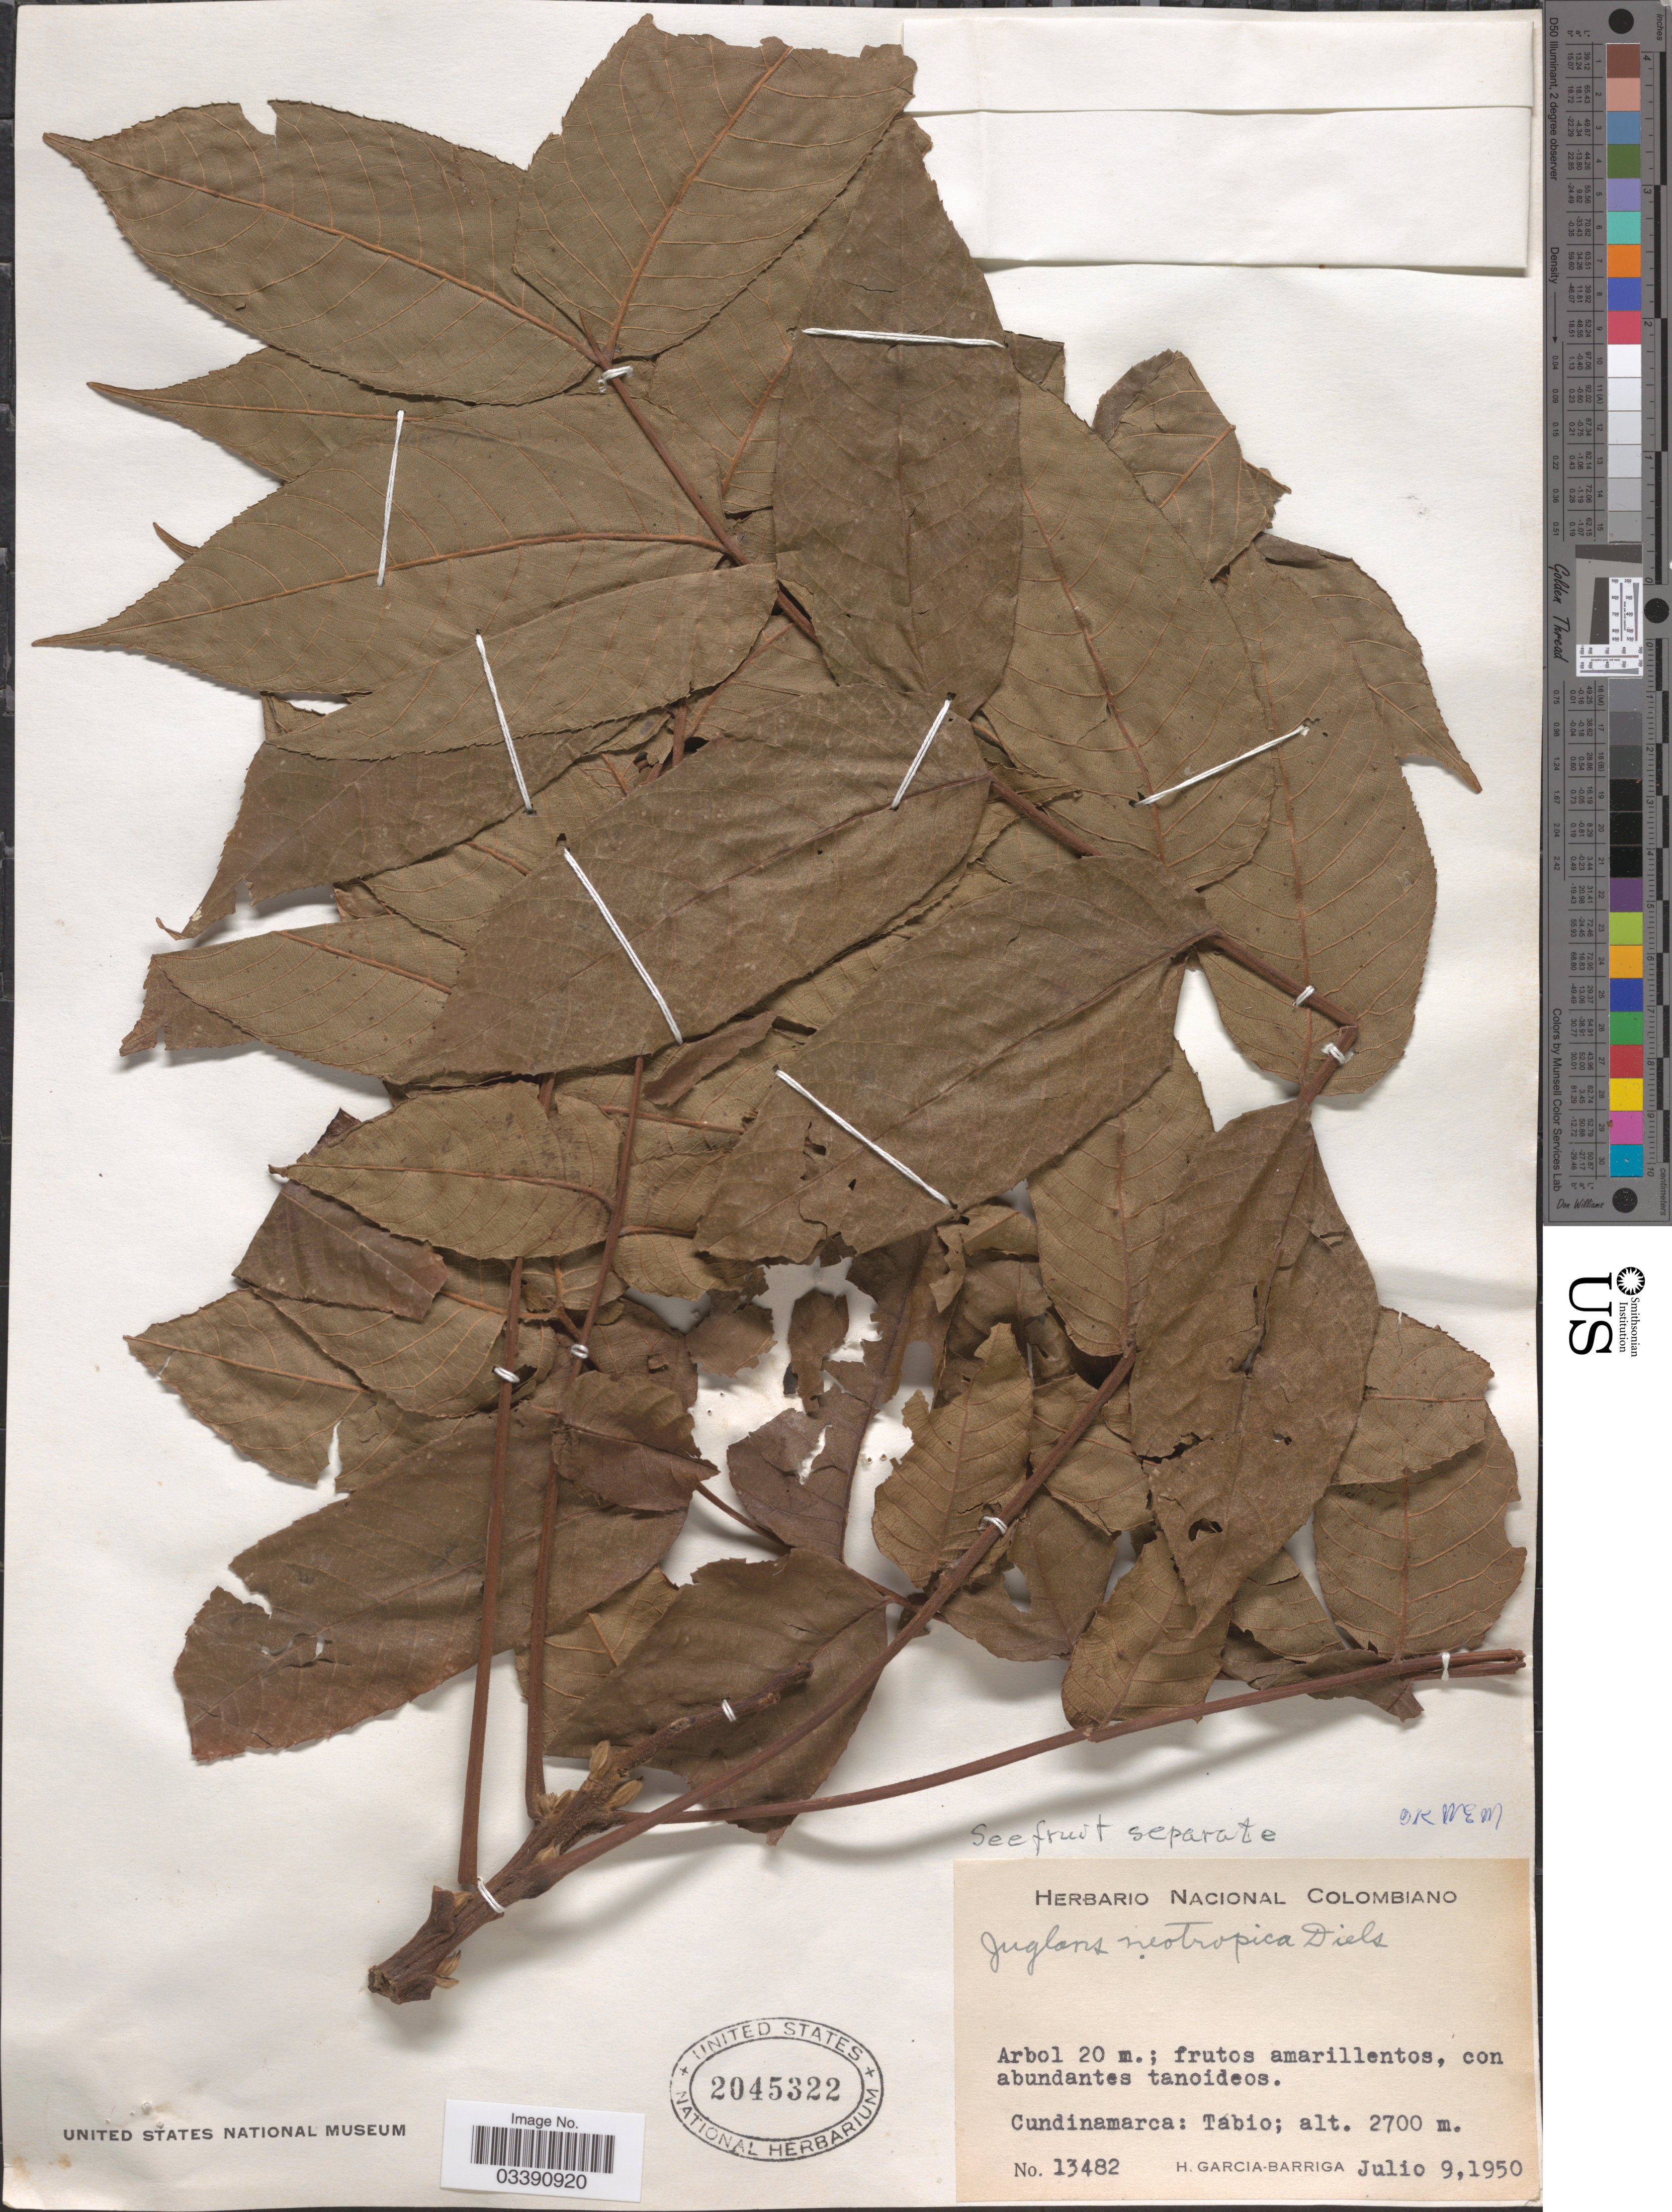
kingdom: Plantae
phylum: Tracheophyta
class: Magnoliopsida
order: Fagales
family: Juglandaceae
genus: Juglans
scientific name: Juglans neotropica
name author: Diels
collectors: H. García Barriga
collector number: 13482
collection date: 1950-07-09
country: Colombia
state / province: Cundinamarca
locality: Tabio.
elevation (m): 2700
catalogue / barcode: US 2045322